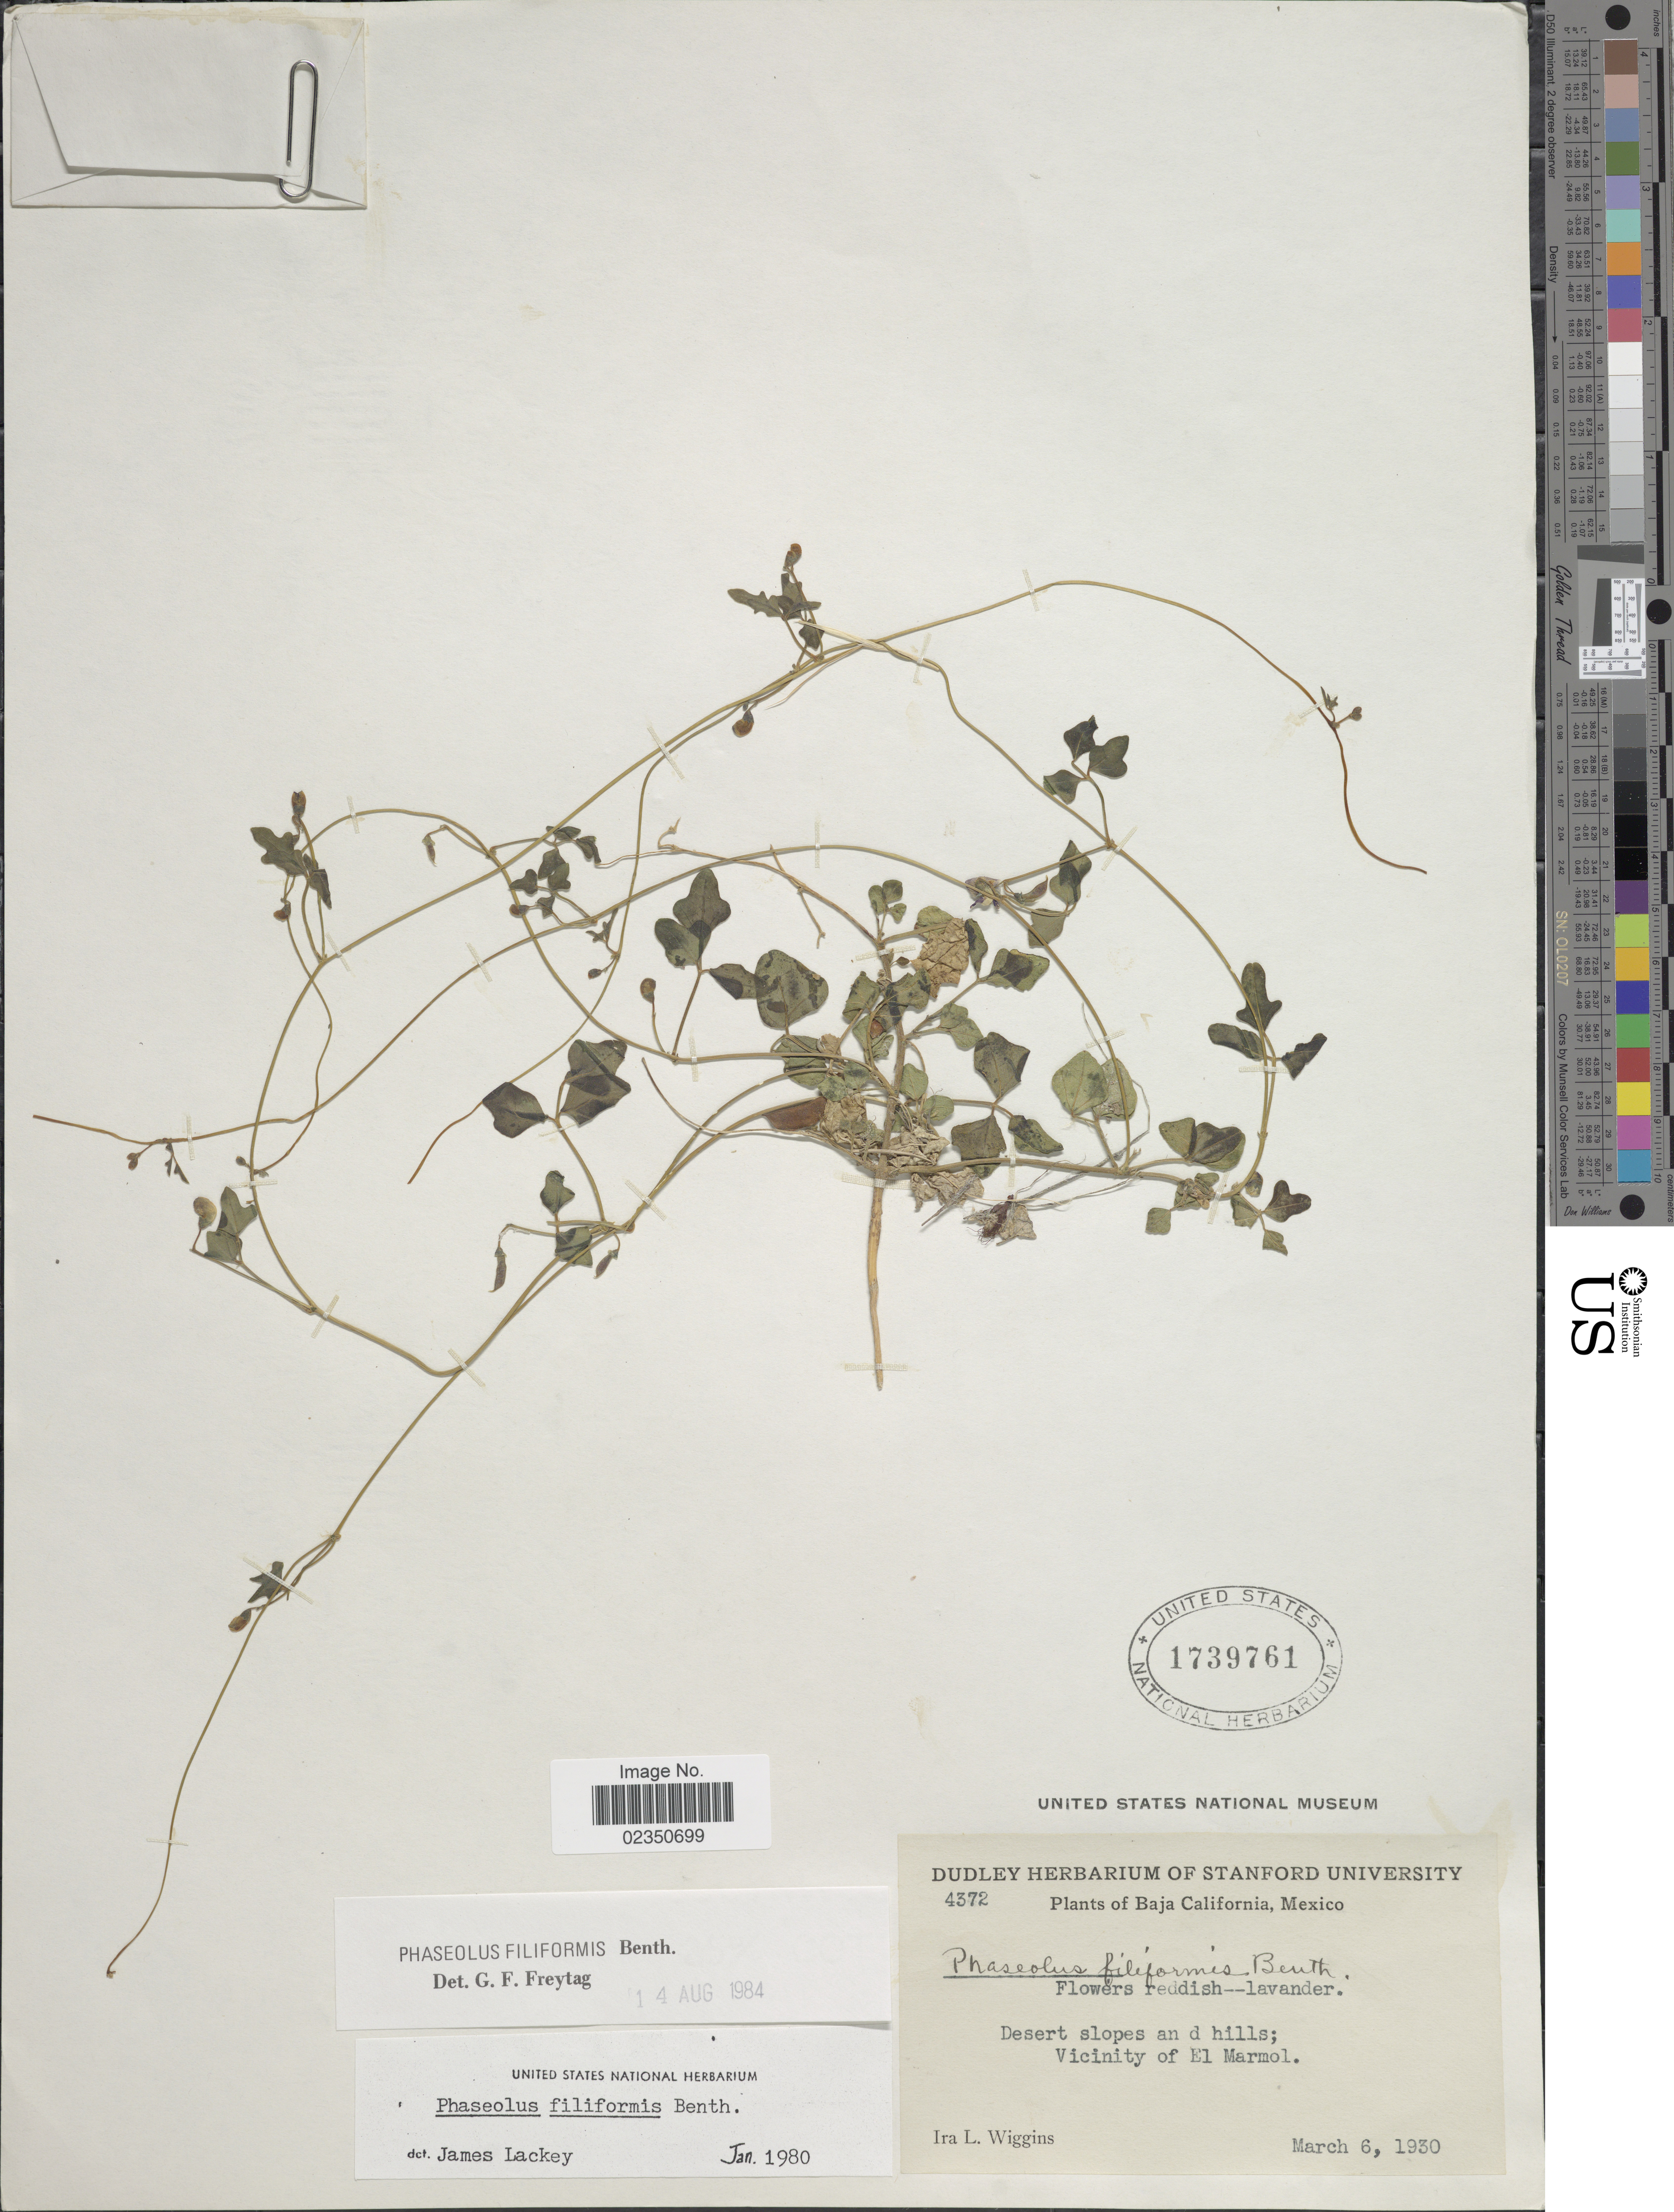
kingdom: Plantae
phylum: Tracheophyta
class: Magnoliopsida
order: Fabales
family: Fabaceae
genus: Phaseolus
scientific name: Phaseolus filiformis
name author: Benth.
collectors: I. L. Wiggins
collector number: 4372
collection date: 1930-03-06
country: Mexico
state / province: Baja California Norte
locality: Desert slopes and hills; Vicinity of El Marmol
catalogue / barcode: US 1739761